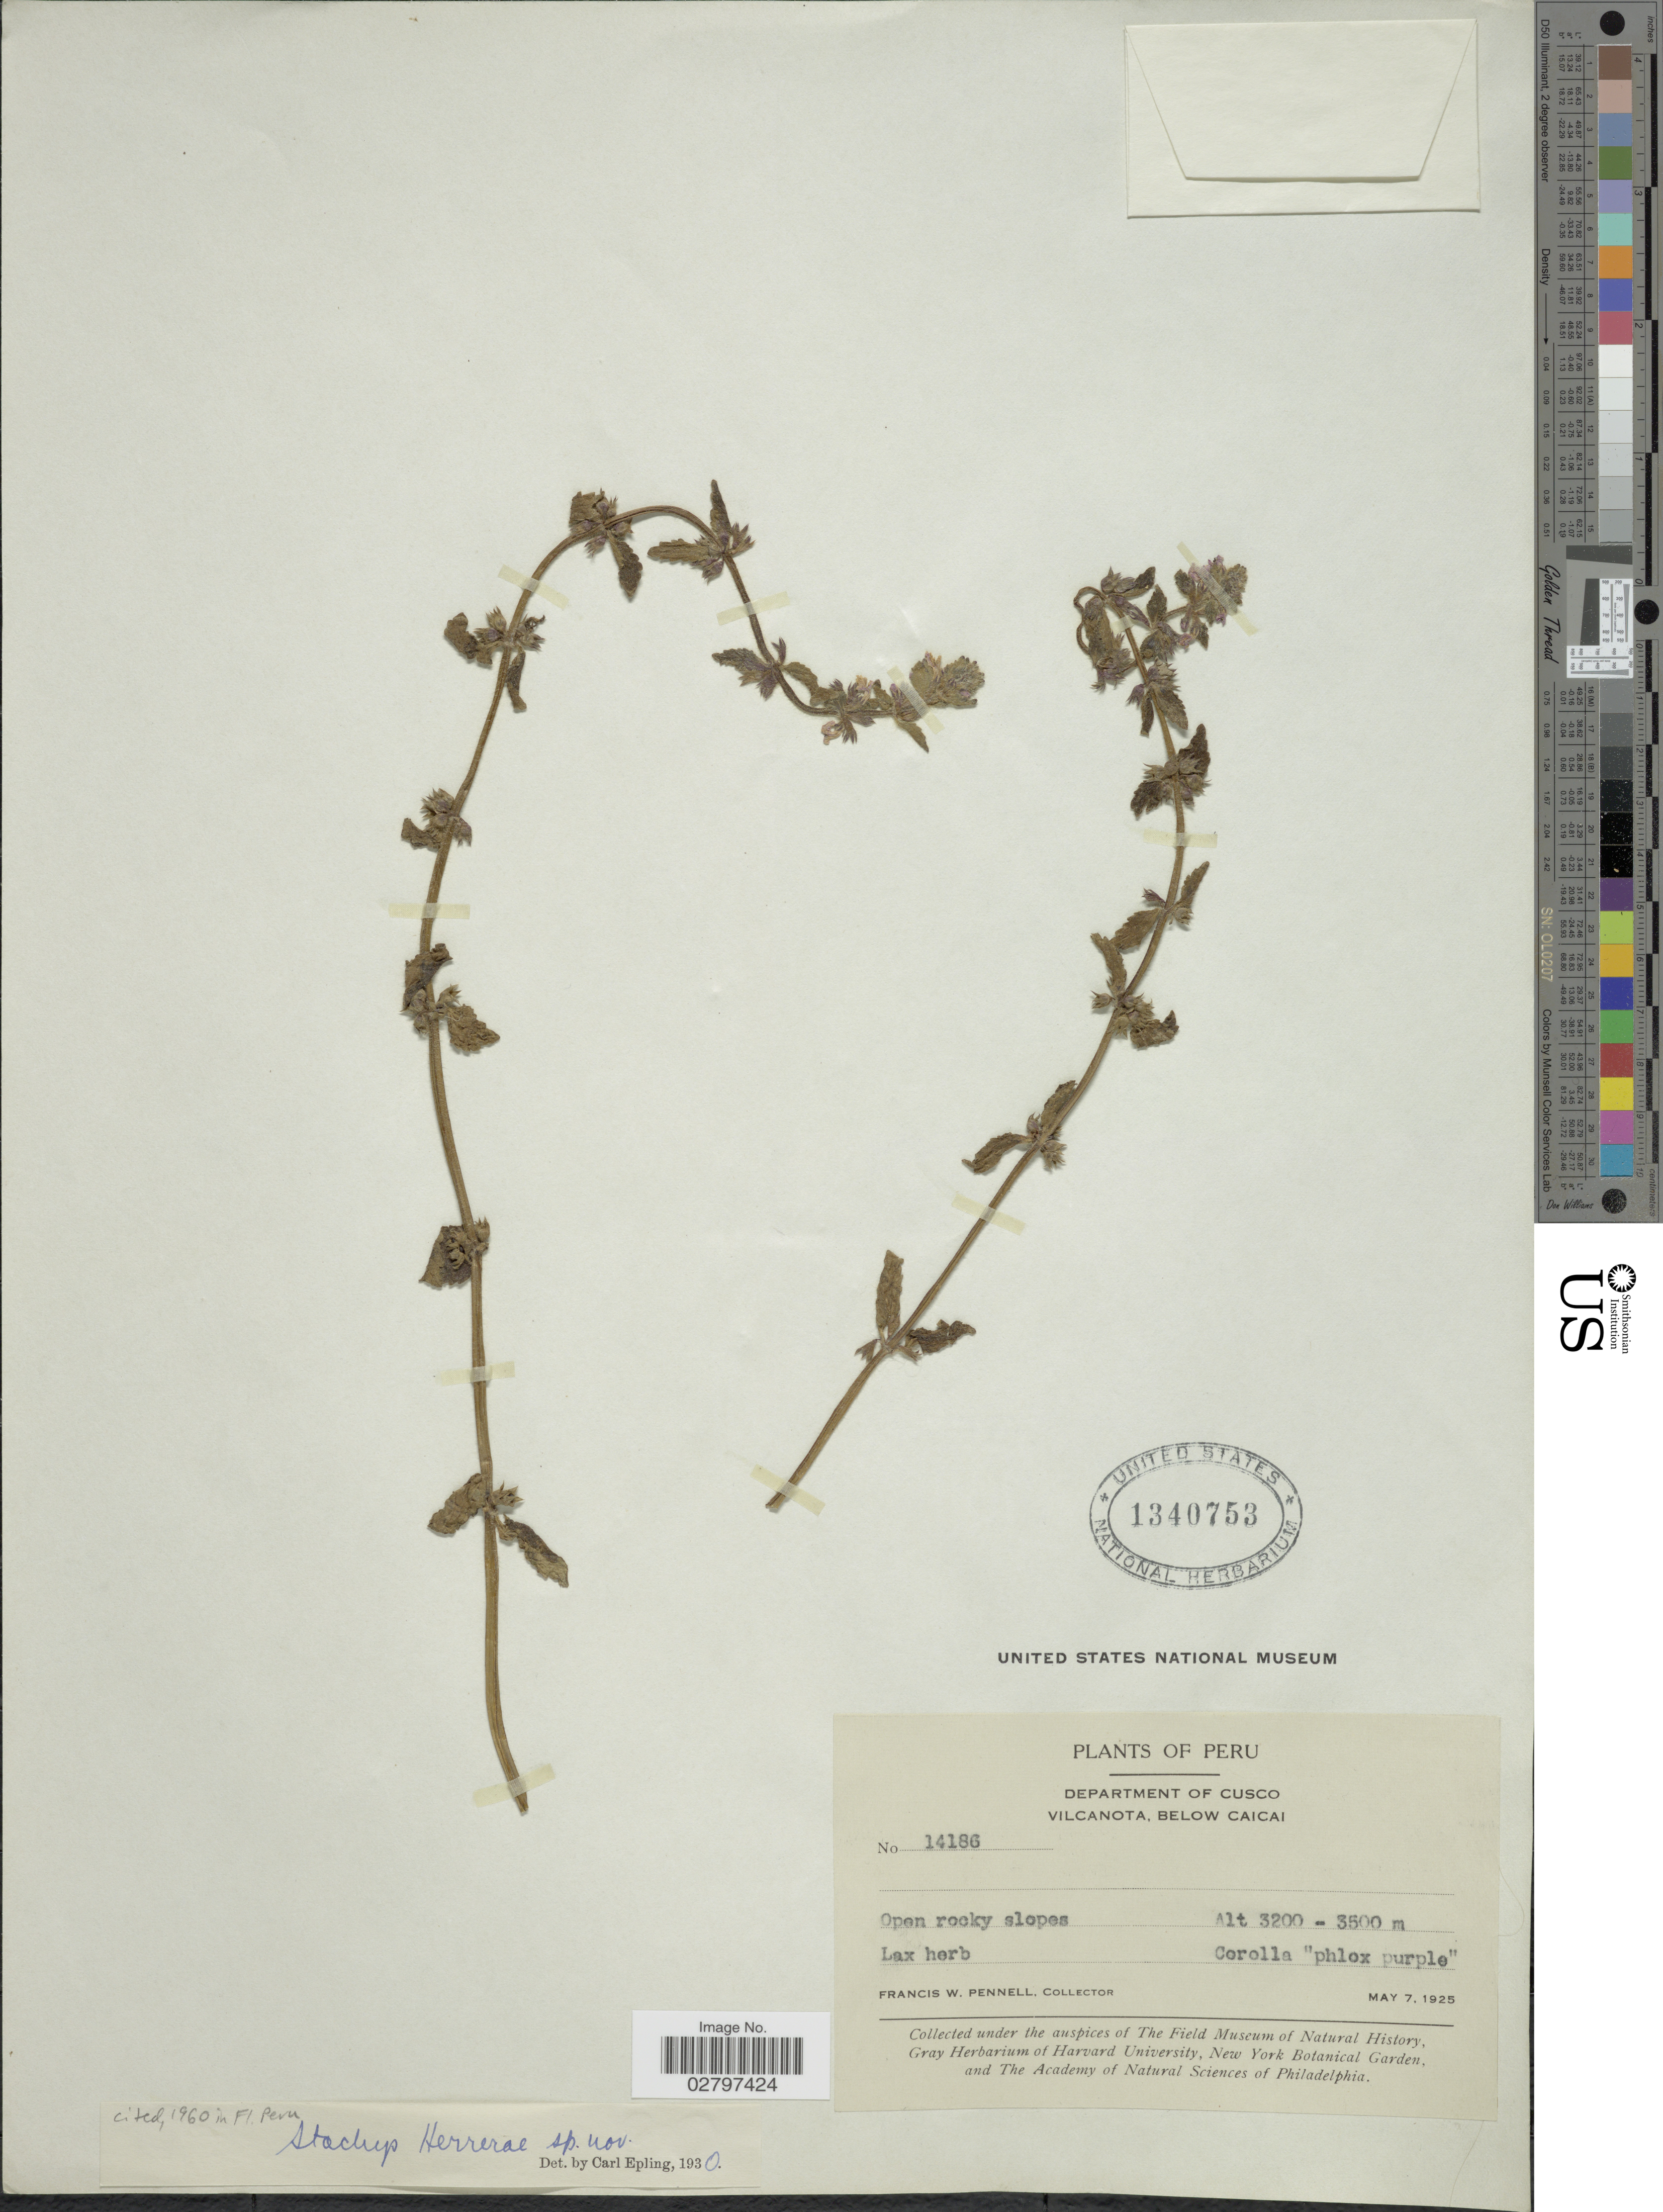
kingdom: Plantae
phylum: Tracheophyta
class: Magnoliopsida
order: Lamiales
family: Lamiaceae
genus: Stachys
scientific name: Stachys herrerae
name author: Epling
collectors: F. W. Pennell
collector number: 14186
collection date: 1925-05-07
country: Peru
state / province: Cusco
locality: Department of Cusco, Vilcanota, below Caicai.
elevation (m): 3200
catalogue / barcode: US 1340753